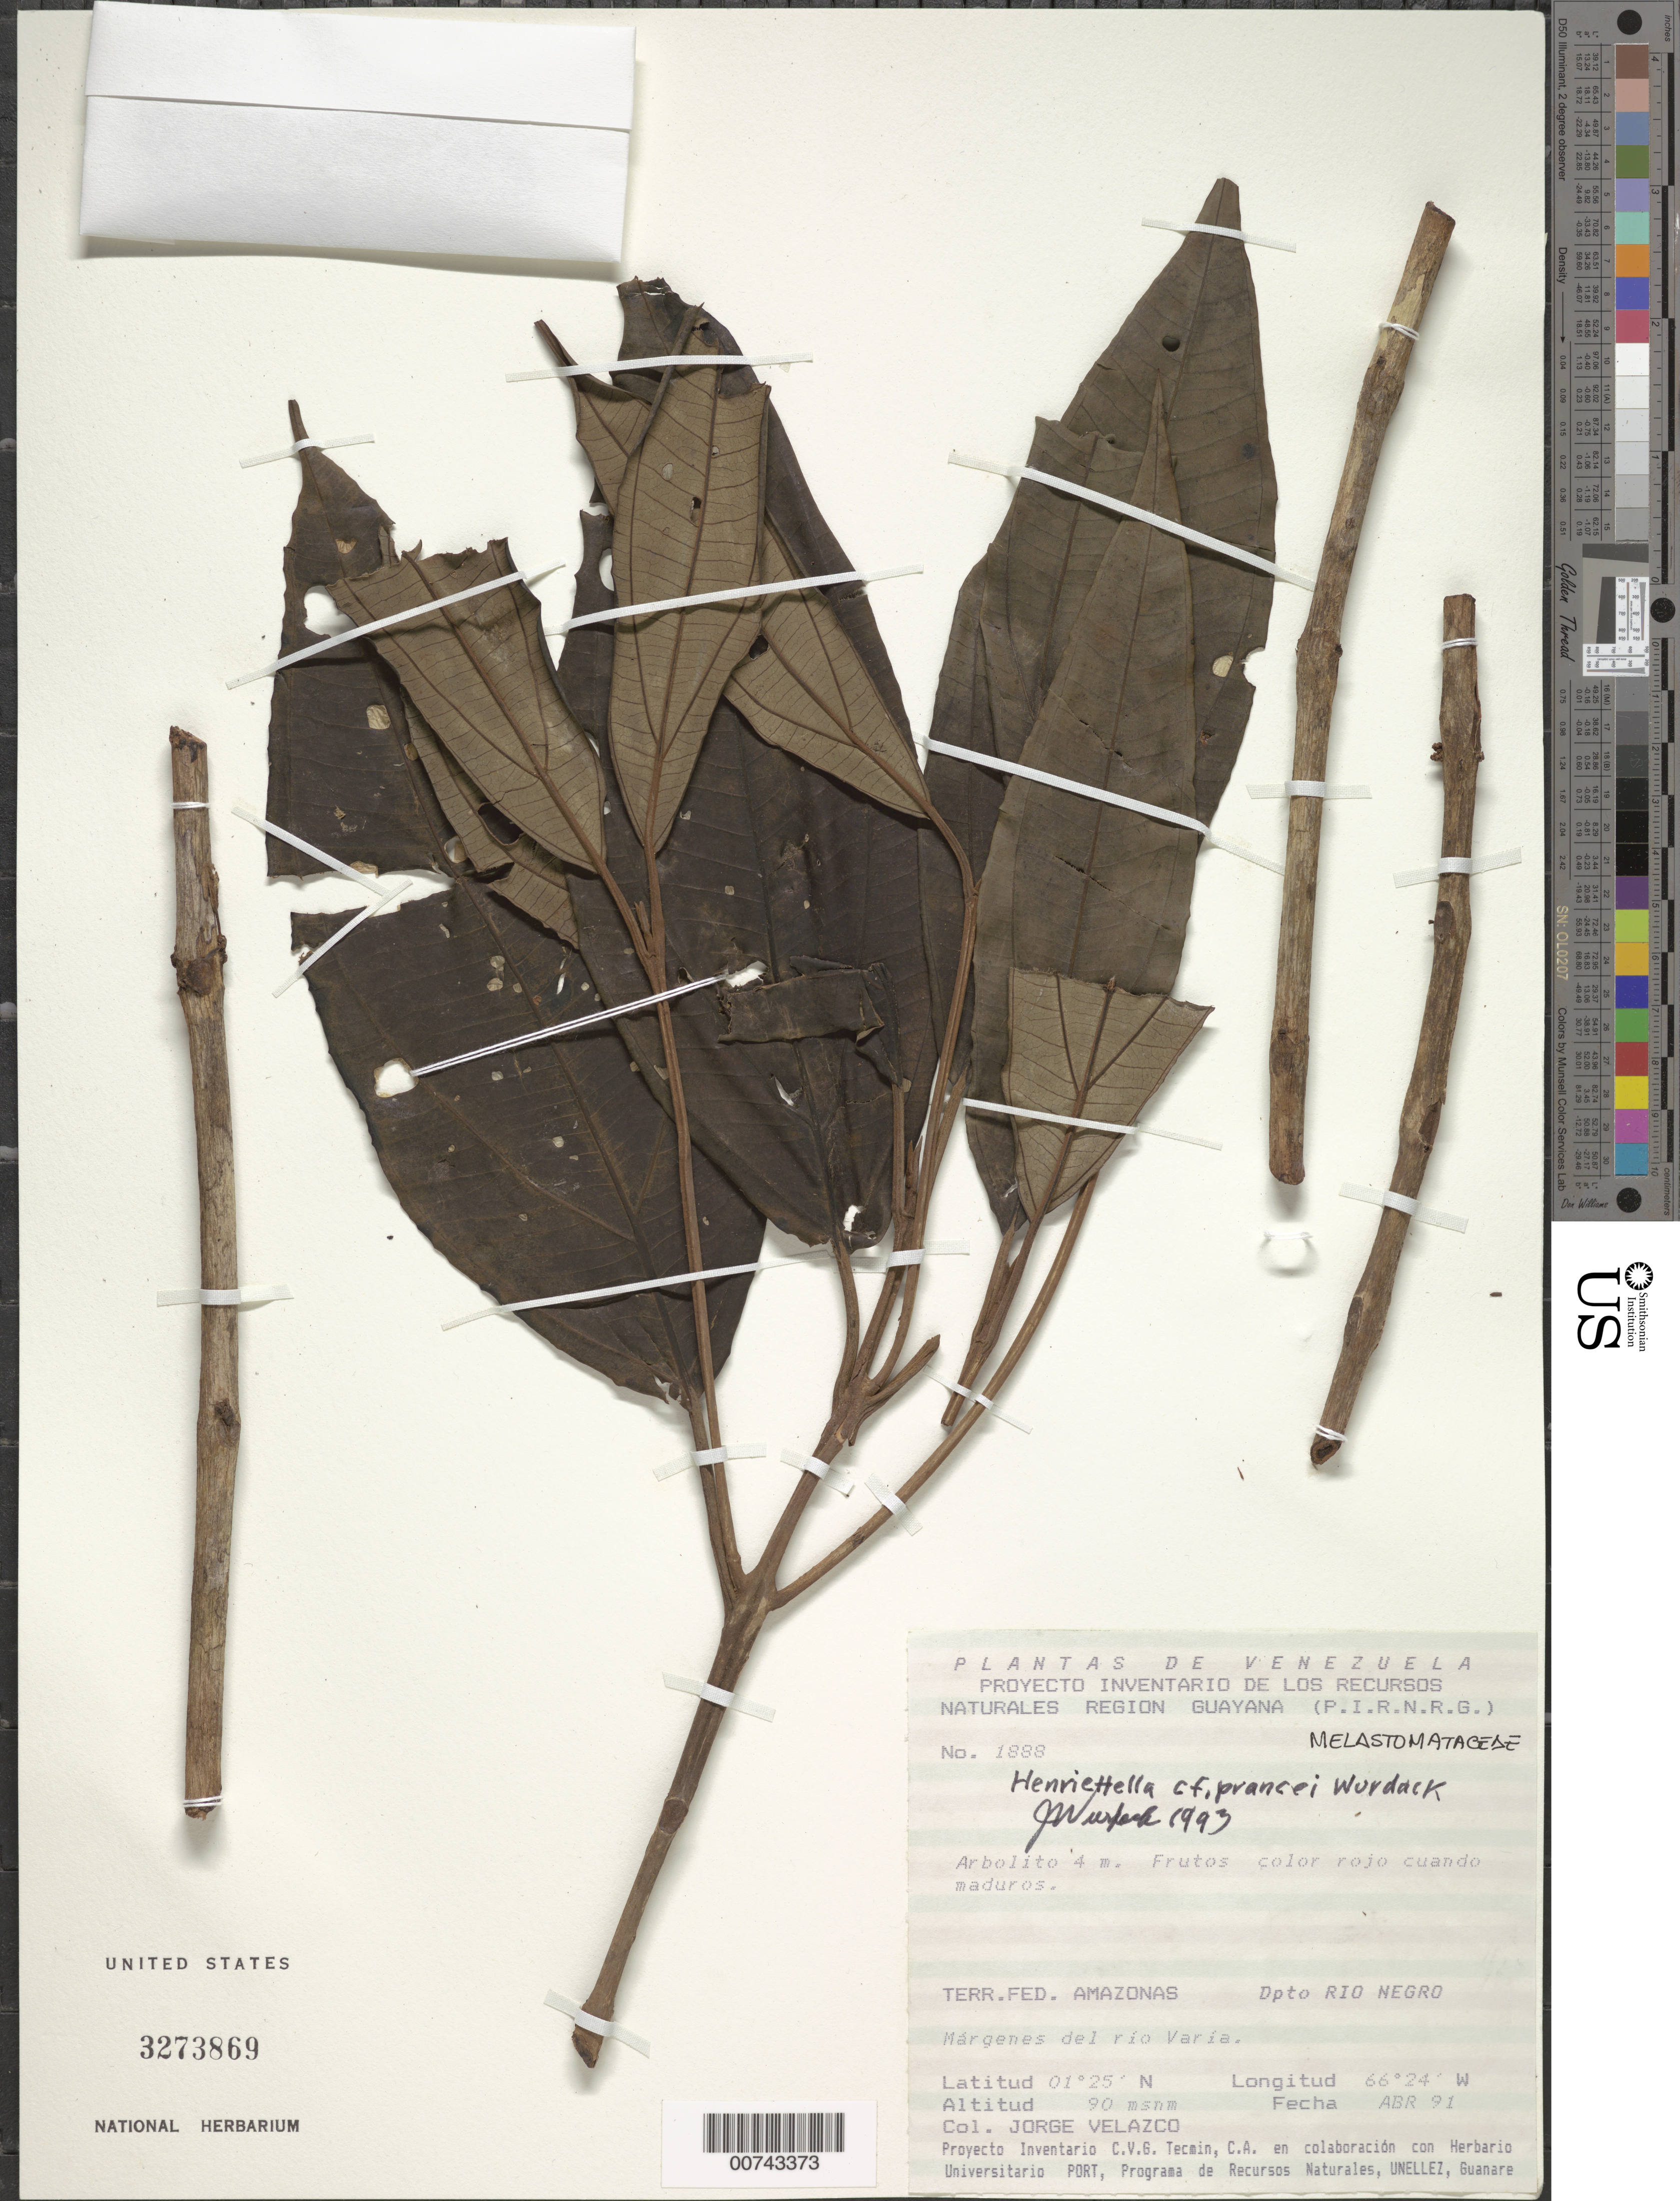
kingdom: Plantae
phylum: Tracheophyta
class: Magnoliopsida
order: Myrtales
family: Melastomataceae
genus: Henriettea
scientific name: Henriettea prancei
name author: (Wurdack) Penneys et al.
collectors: J. Velazco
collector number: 1888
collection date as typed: Apr-91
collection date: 1991-04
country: Venezuela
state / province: Amazonas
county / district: Río Negro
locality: Río Varia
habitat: Margenes del rio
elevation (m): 90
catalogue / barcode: US 3273869